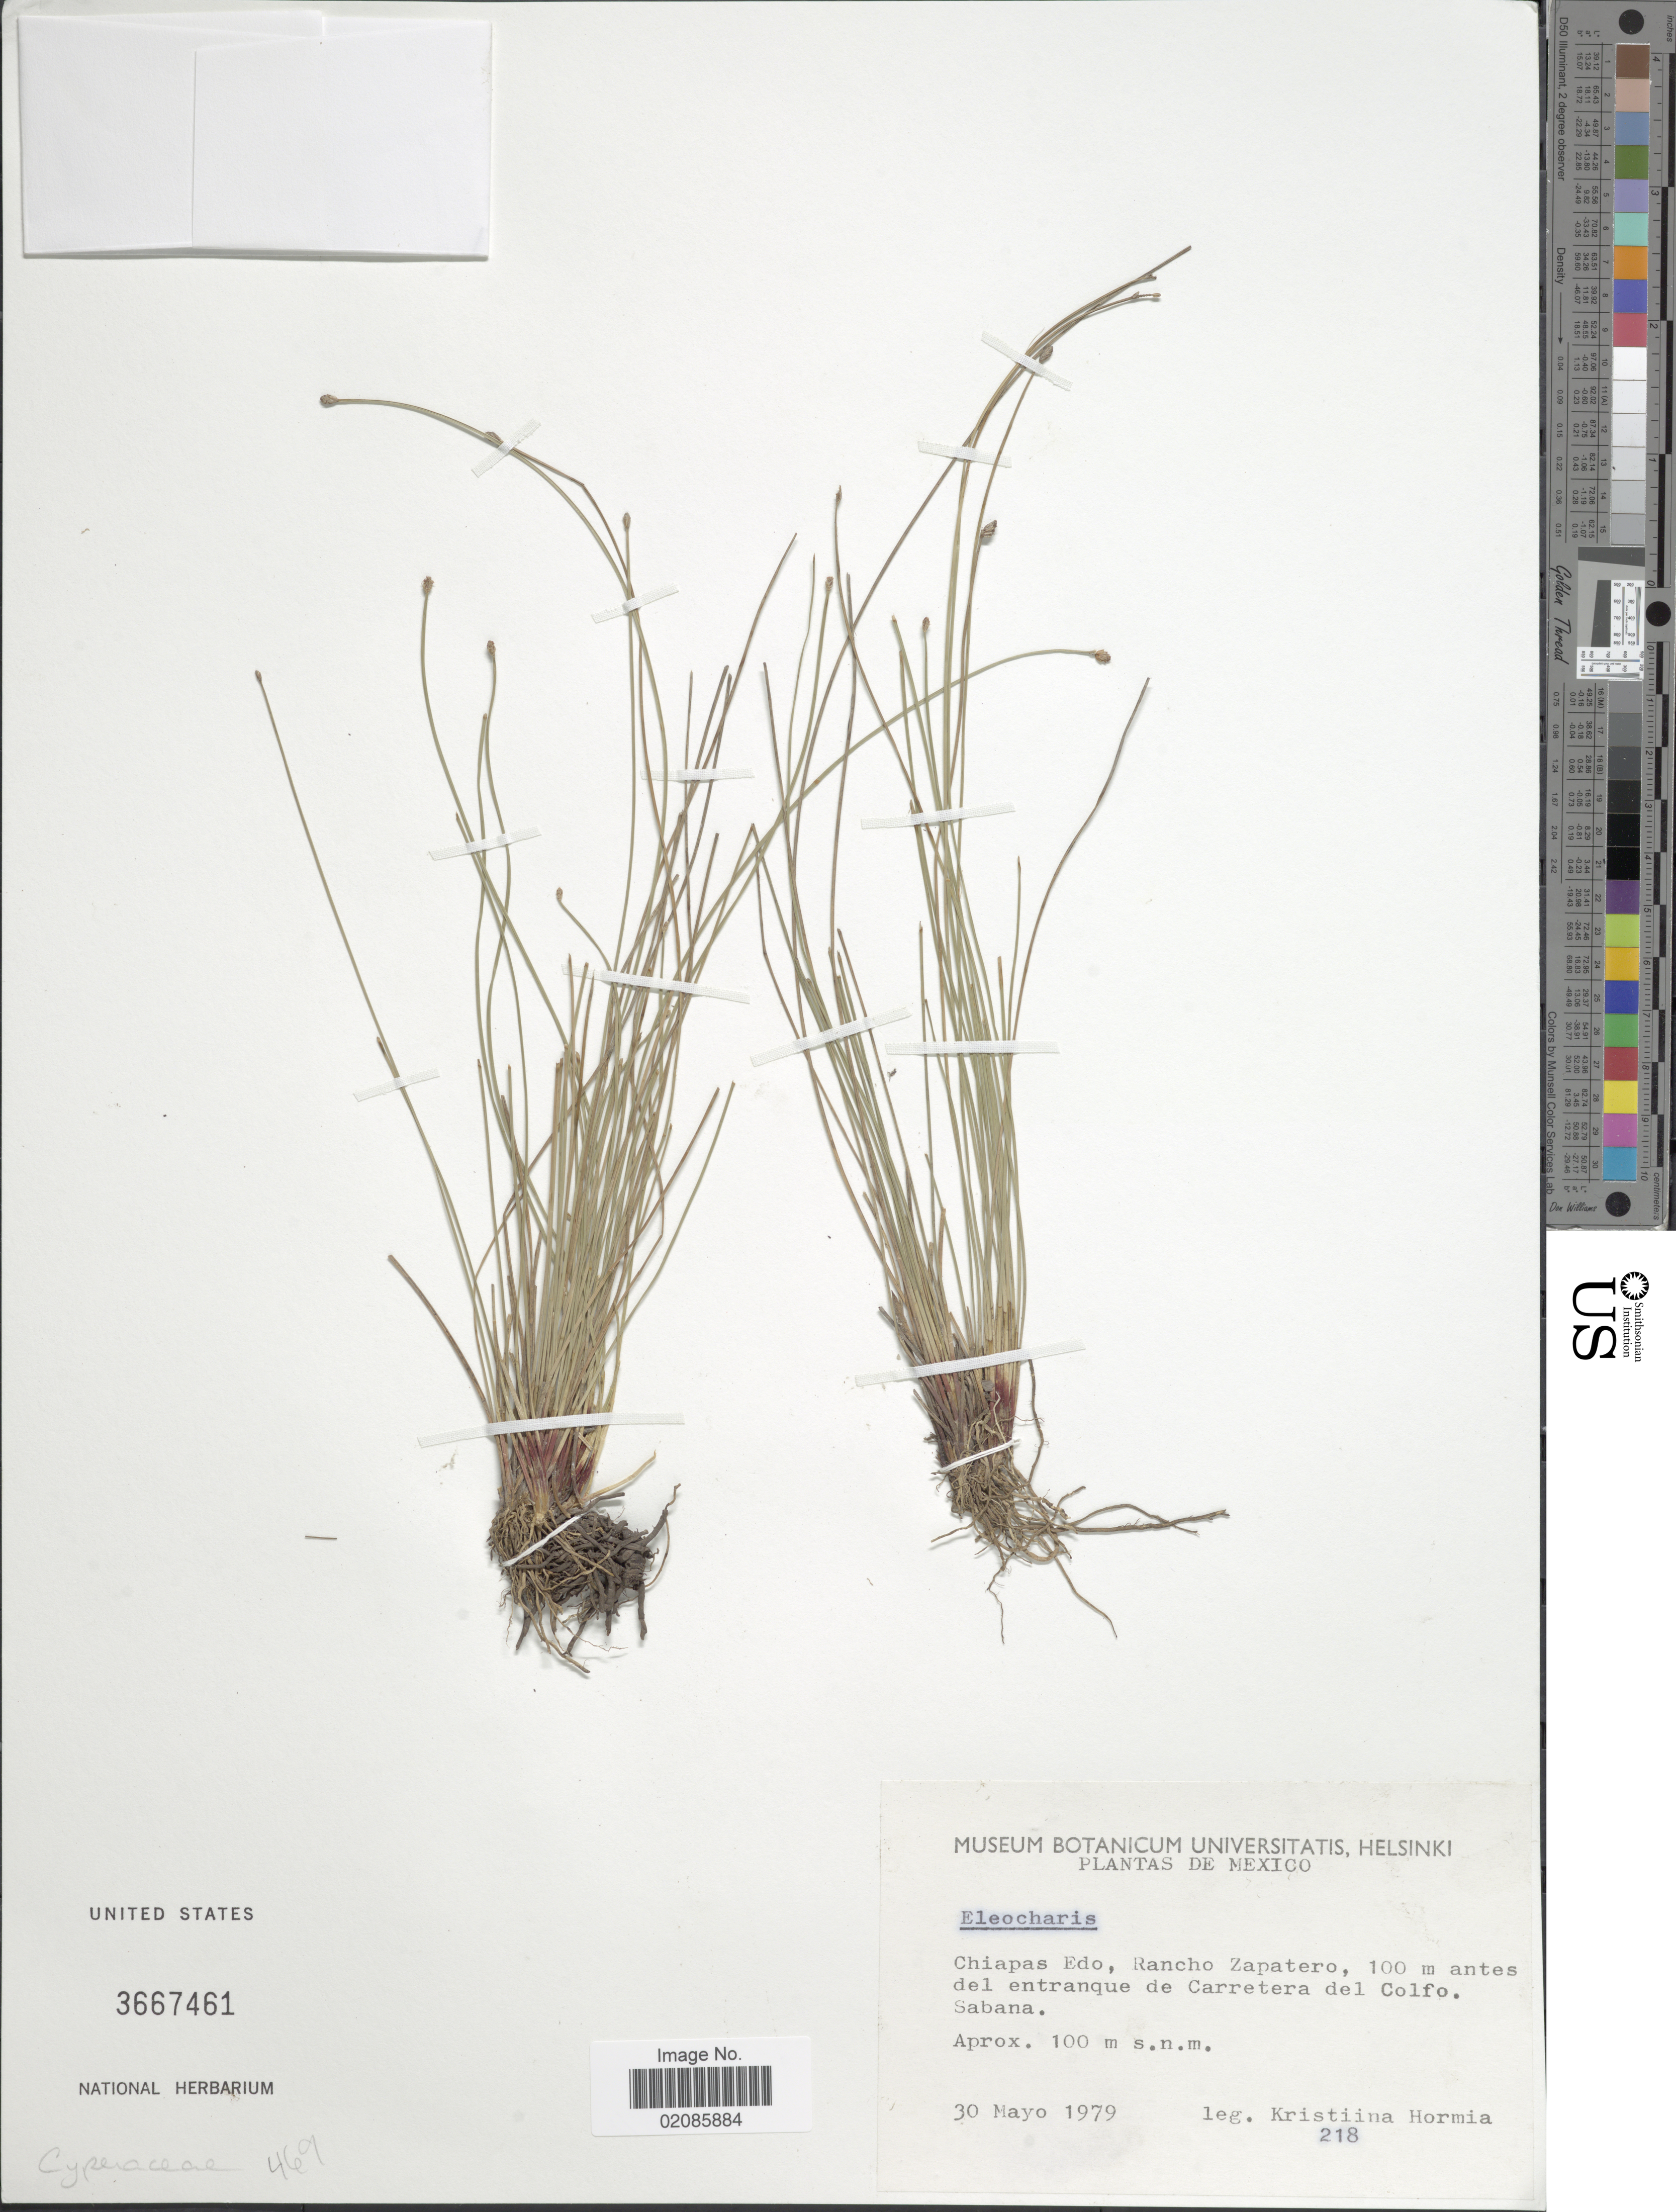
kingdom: Plantae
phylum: Tracheophyta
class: Liliopsida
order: Poales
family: Cyperaceae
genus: Eleocharis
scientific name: Eleocharis sp.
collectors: K. Hormia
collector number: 218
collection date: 1979-05-30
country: Mexico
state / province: Chiapas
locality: Chiapas Edo, Rancho Zapatero, 100 m antes del entranque de Carretera del Colfo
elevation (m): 100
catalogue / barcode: US 3667461